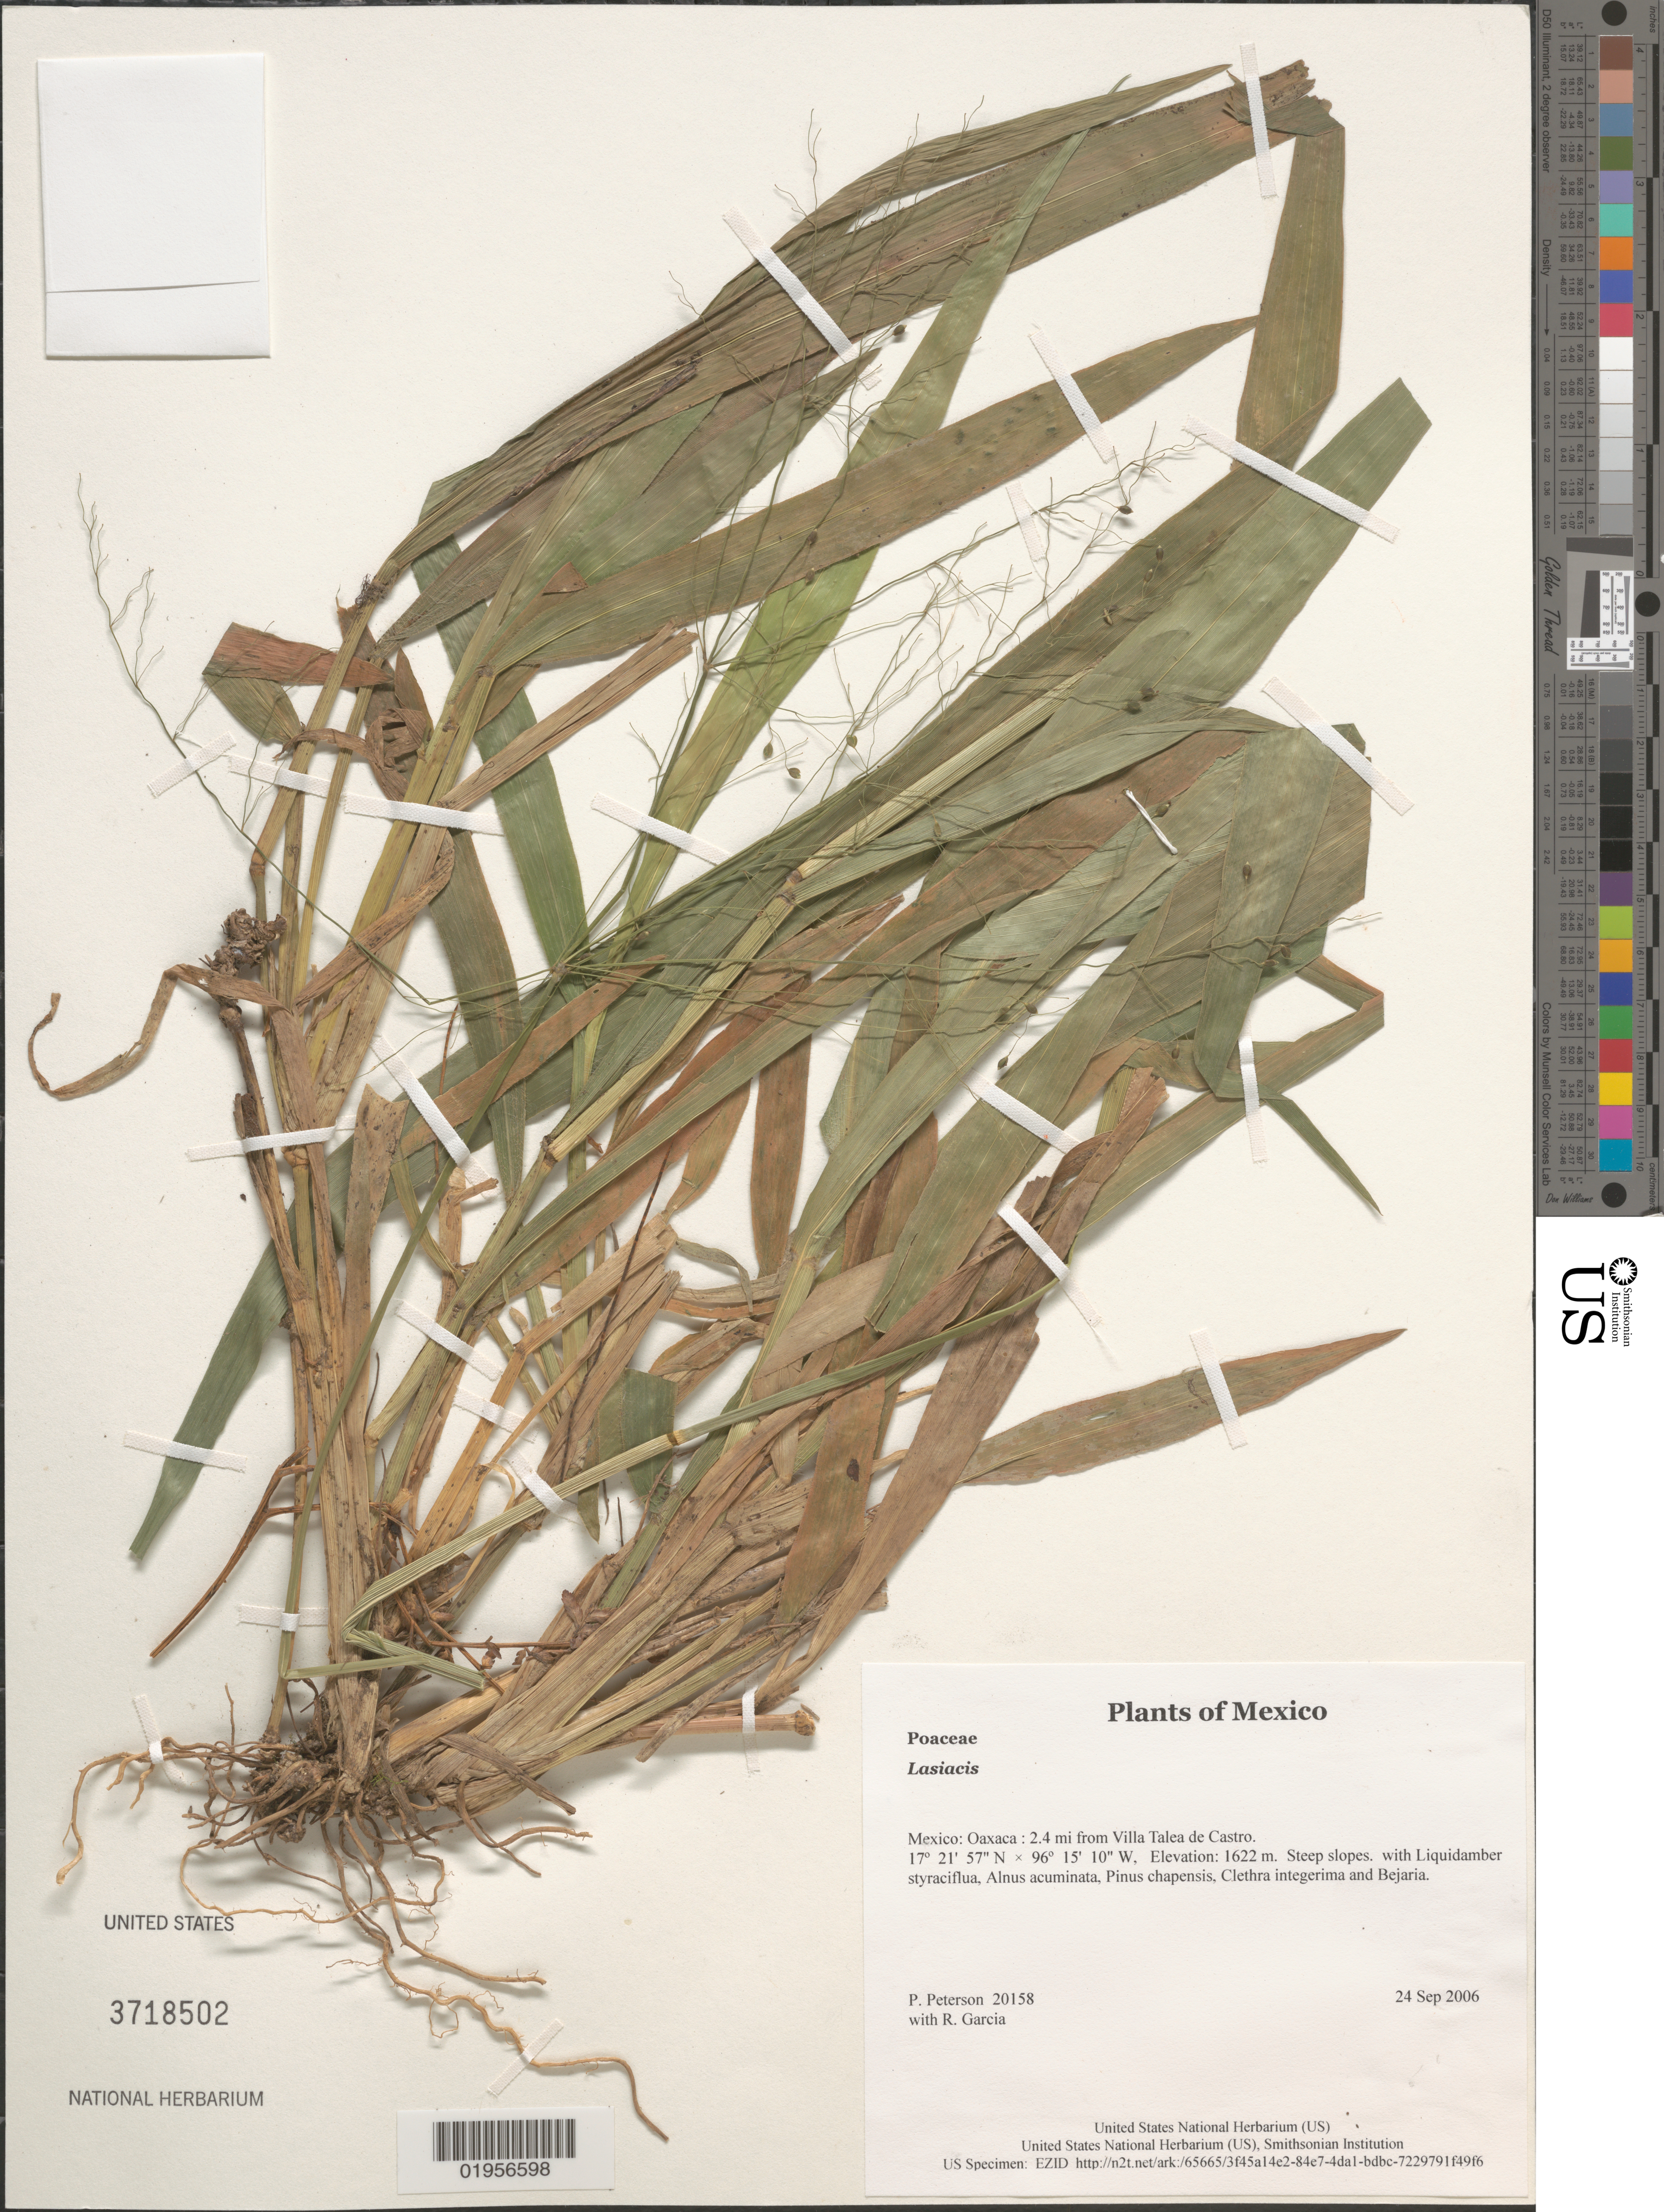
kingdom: Plantae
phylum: Tracheophyta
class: Liliopsida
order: Poales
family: Poaceae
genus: Lasiacis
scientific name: Lasiacis sp.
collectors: P. M. Peterson & R. Garcia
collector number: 20158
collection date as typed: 24 Sep 2006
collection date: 2006-09-24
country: Mexico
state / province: Oaxaca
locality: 2.4 mi from Villa Talea de Castro.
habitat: Steep slopes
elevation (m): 1622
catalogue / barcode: US 3718502